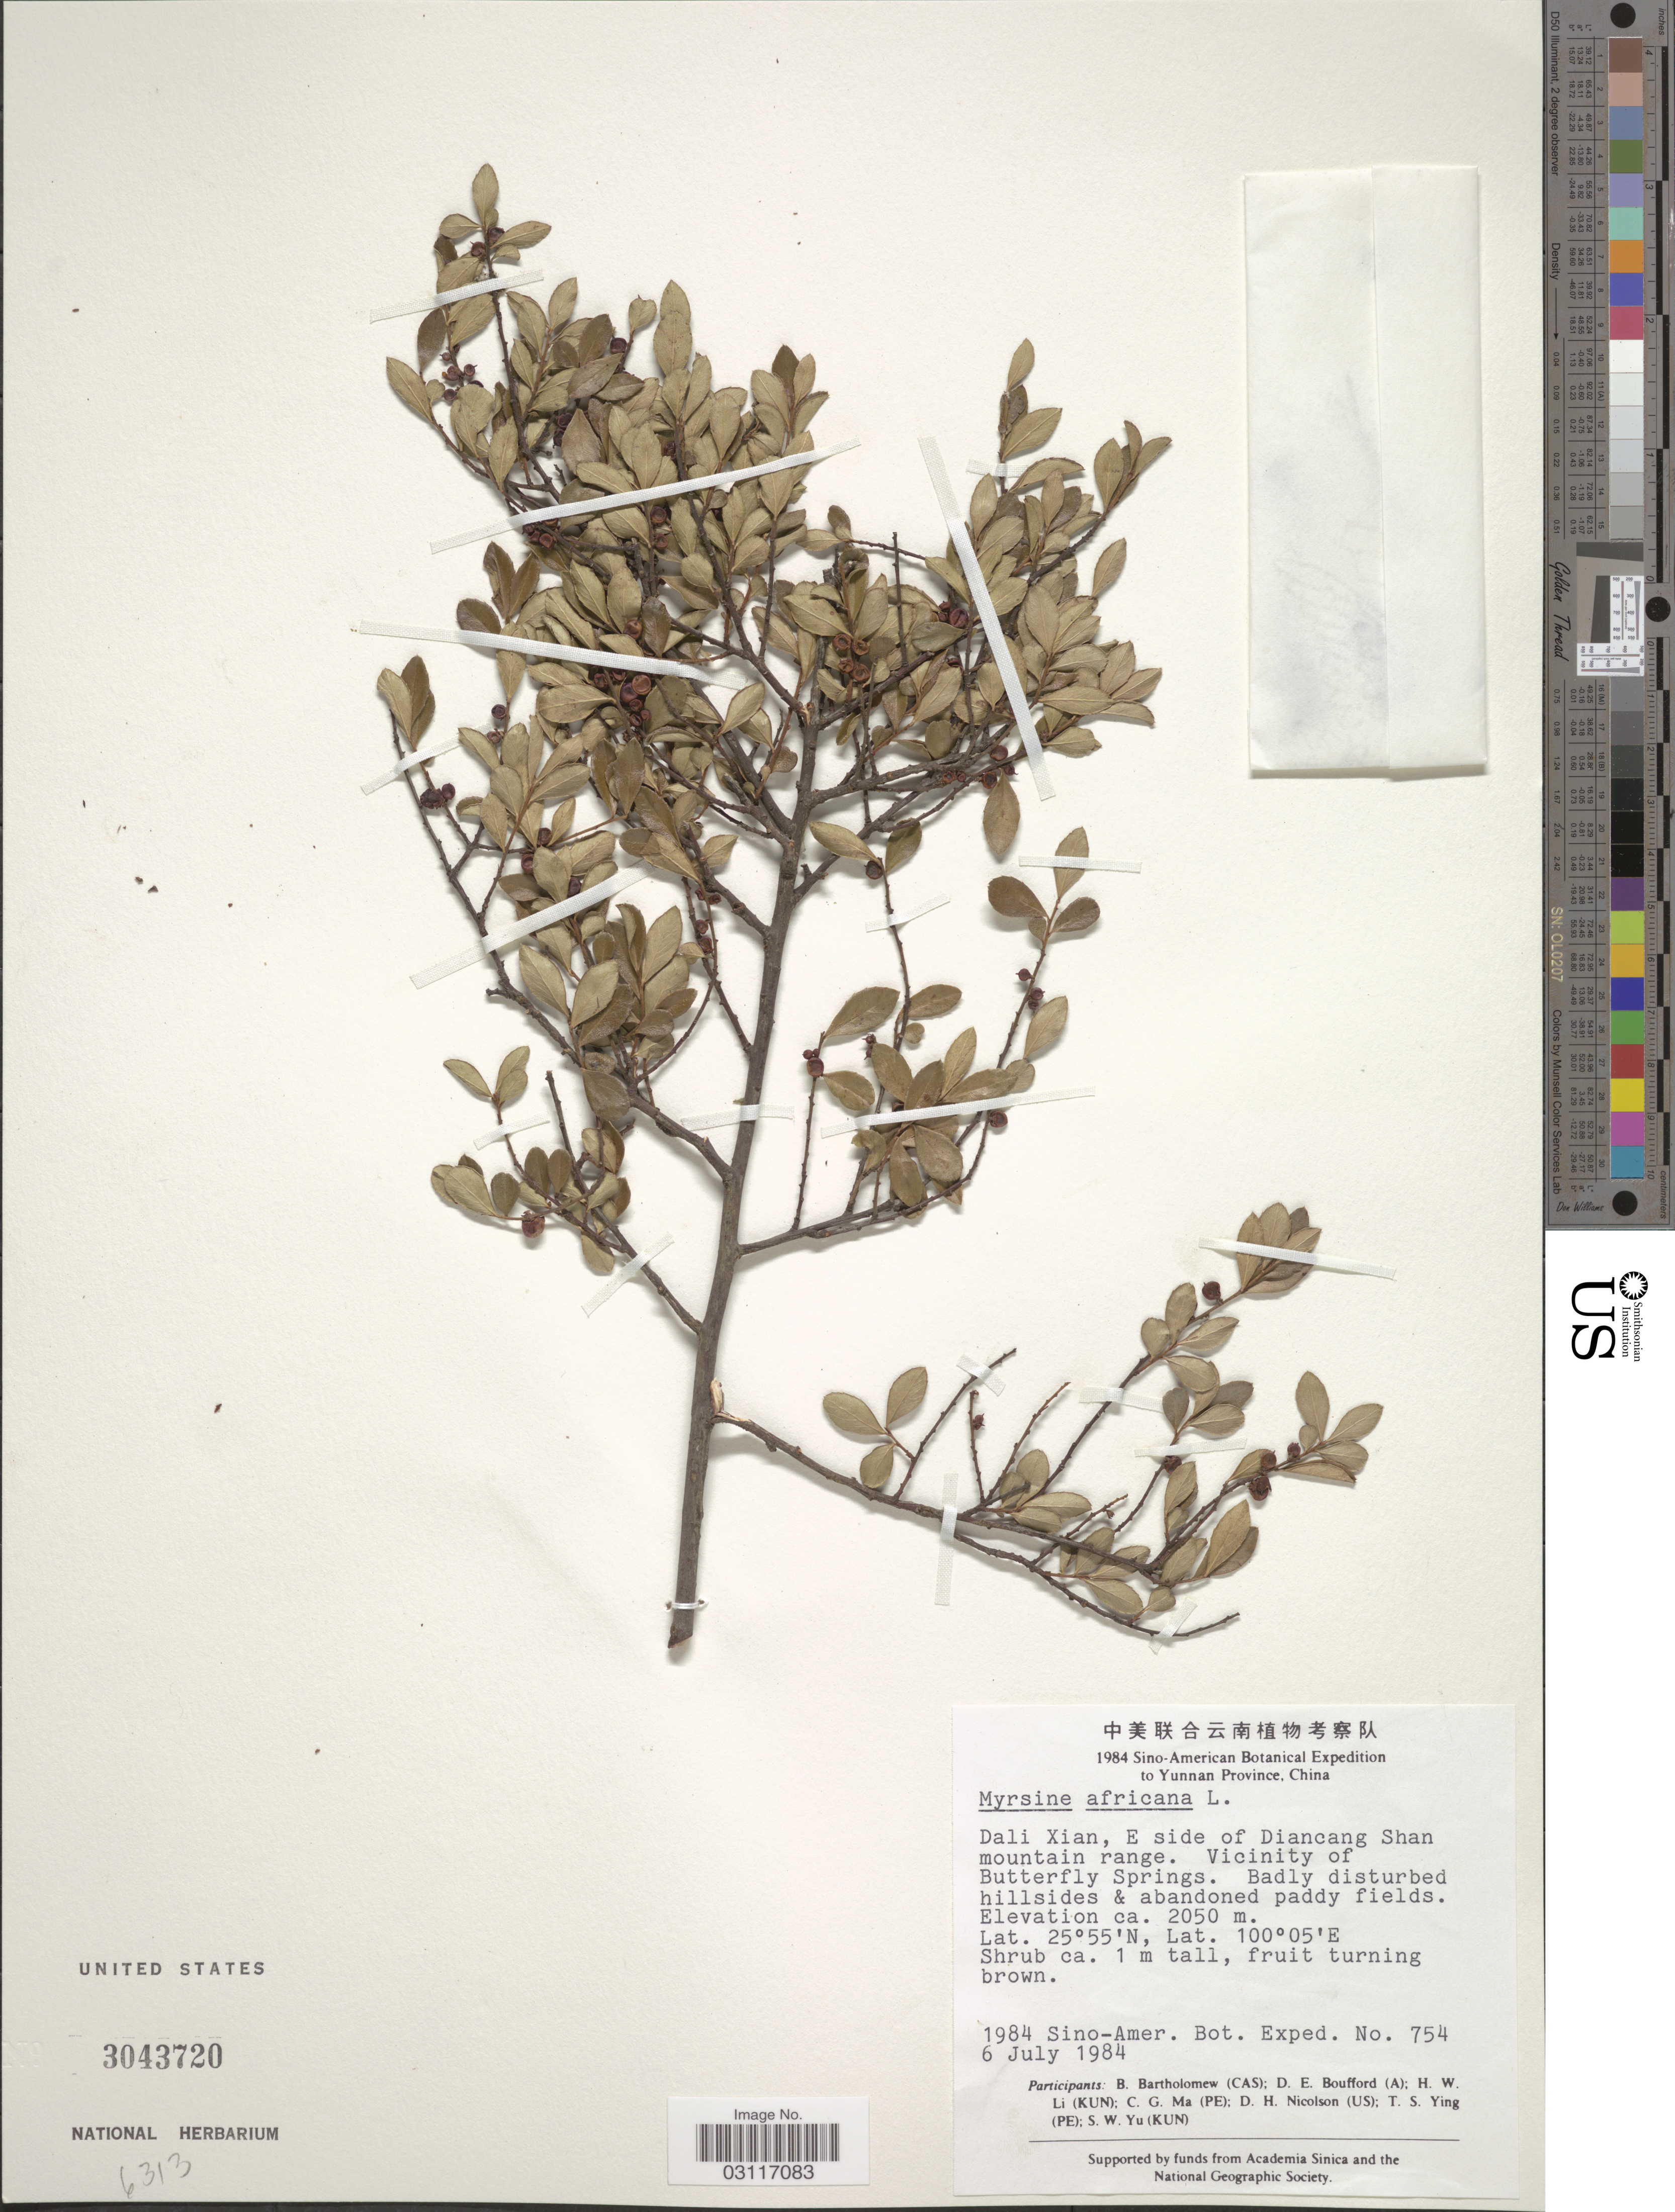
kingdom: Plantae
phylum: Tracheophyta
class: Magnoliopsida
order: Ericales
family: Primulaceae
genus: Myrsine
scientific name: Myrsine africana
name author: L.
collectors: B. Bartholomew, D. E. Boufford, H. W. Li, C. Ma & et al.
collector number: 754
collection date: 1984-07-06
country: China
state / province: Yunnan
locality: Dali Xian, E side of Diancang Shan mountain range. Vicinity of Butterfly Springs.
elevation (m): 2050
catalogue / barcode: US 3043720